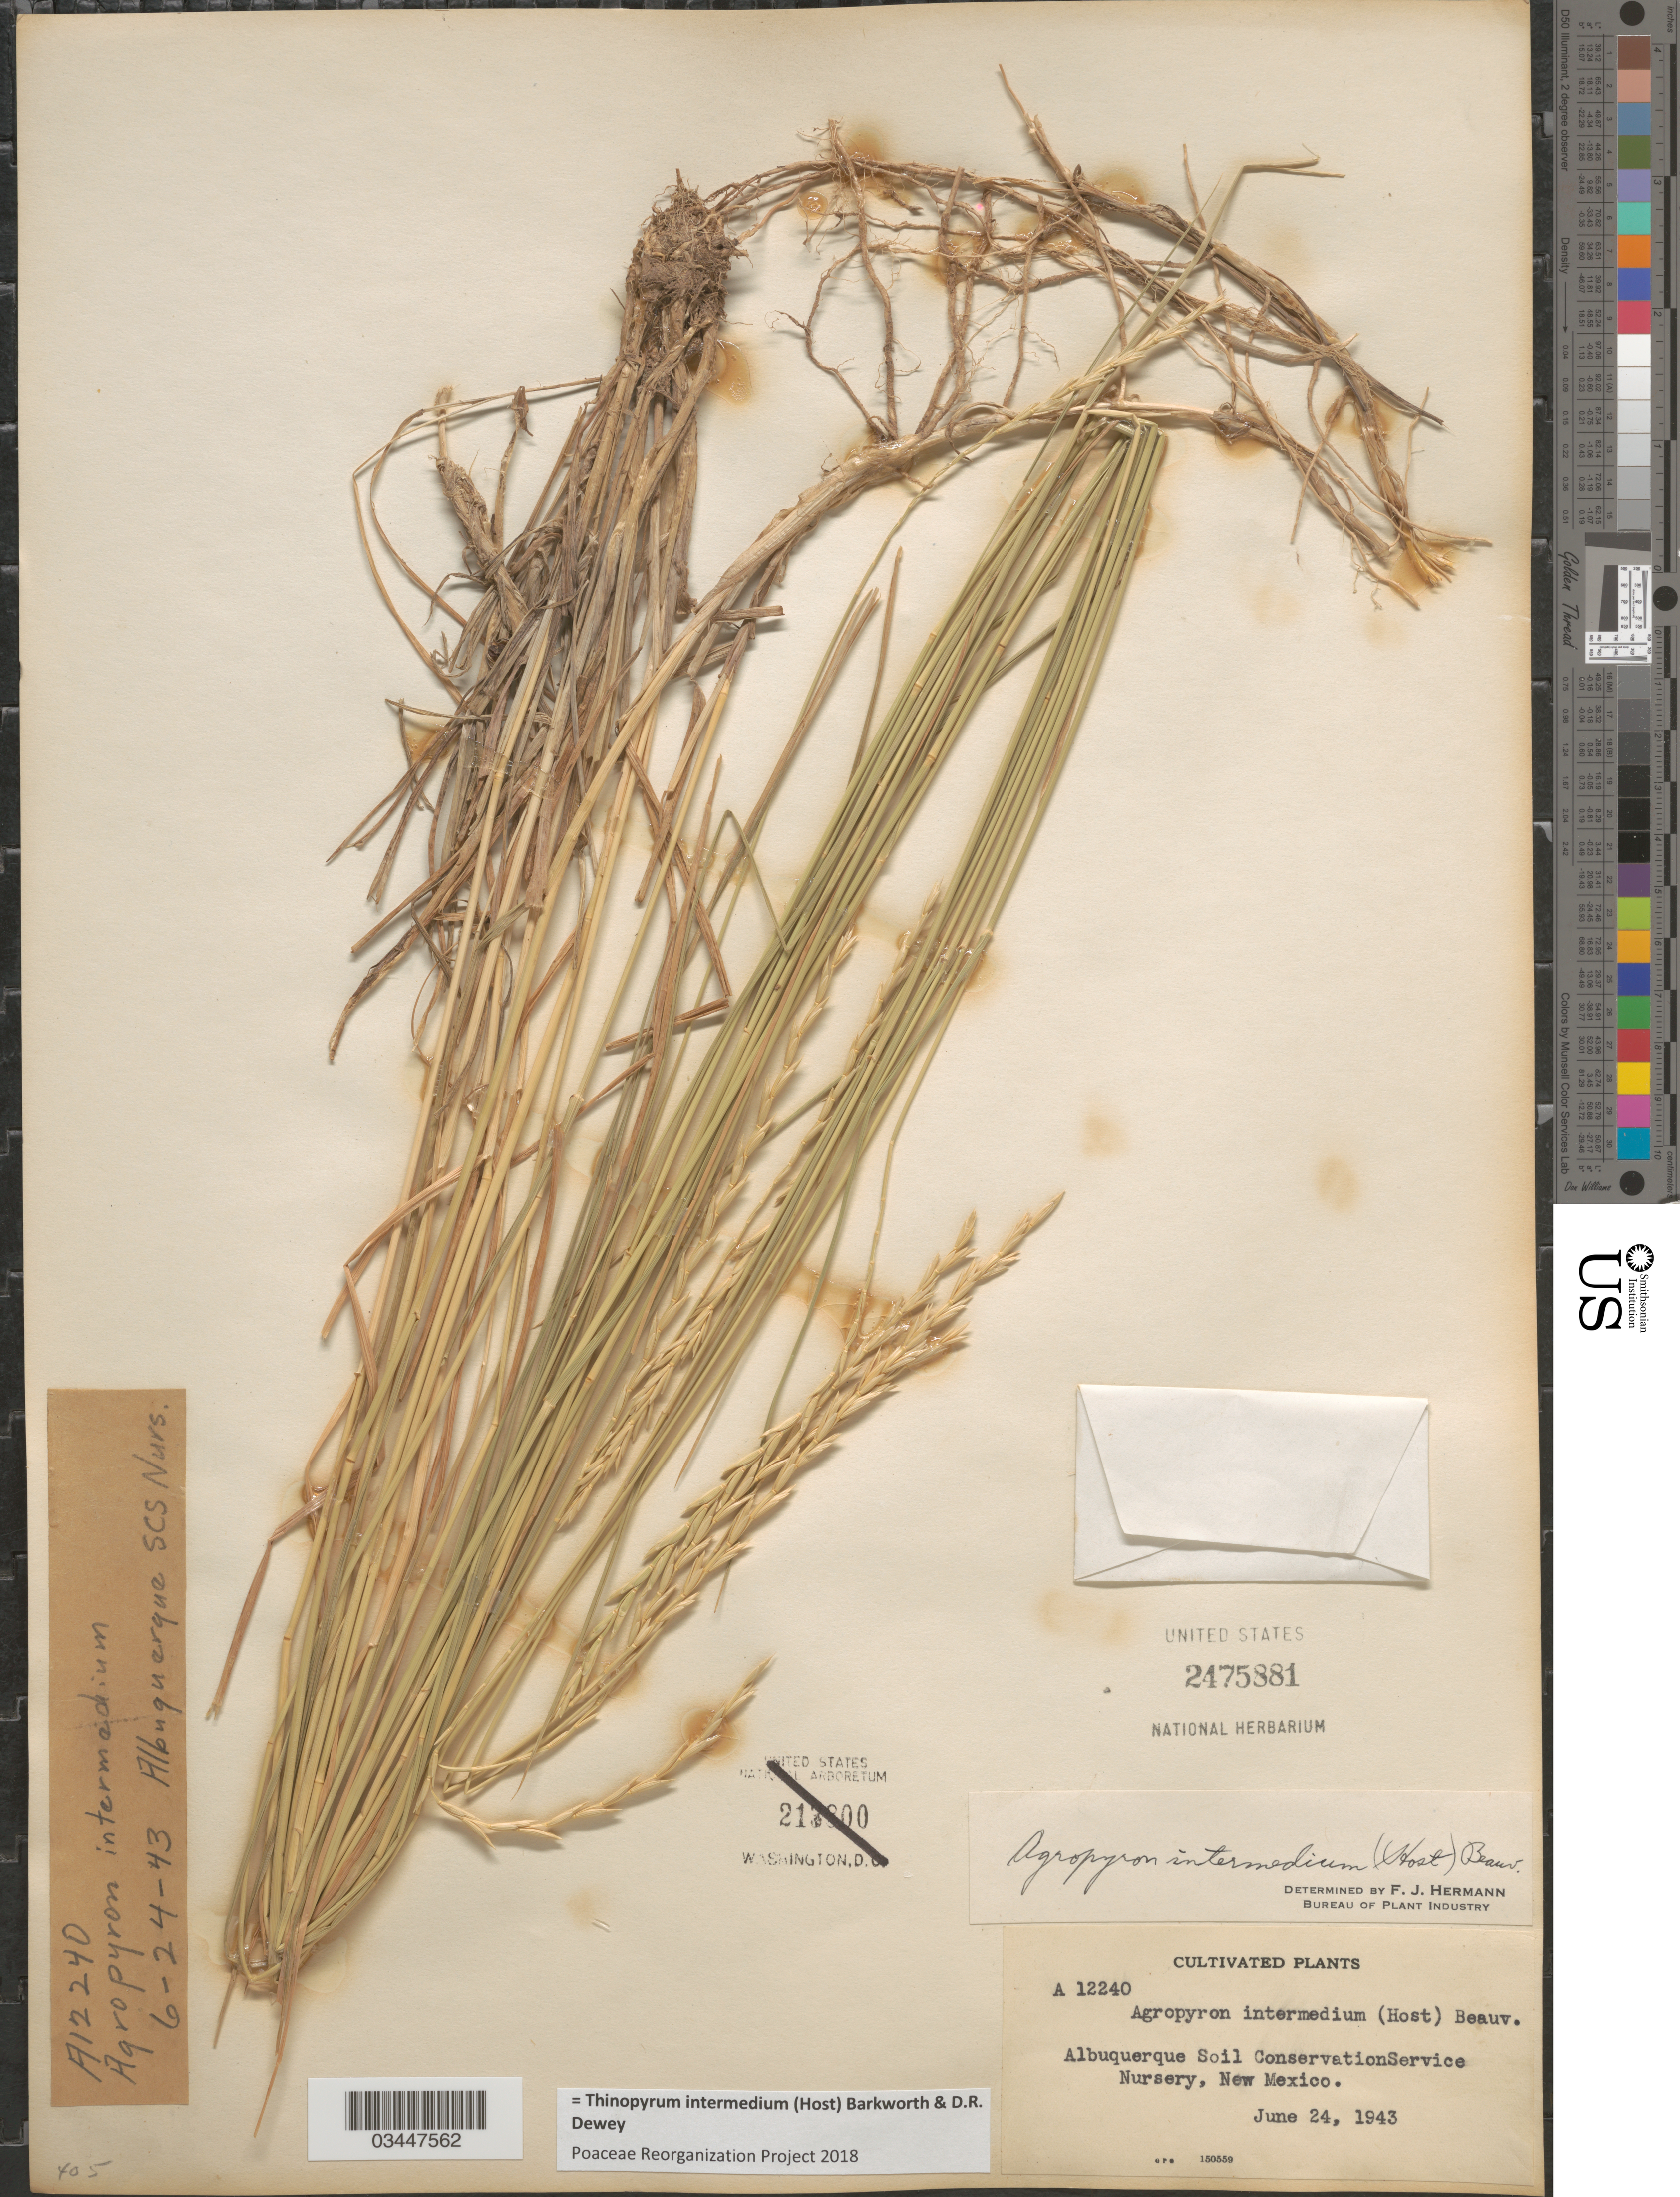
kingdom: Plantae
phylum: Tracheophyta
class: Liliopsida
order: Poales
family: Poaceae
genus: Thinopyrum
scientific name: Thinopyrum intermedium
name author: (Host) Barkworth & Dewey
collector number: A12240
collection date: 1943-06-24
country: United States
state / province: New Mexico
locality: Albuquerque Soil ConservationService Nursery.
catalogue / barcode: US 2475881